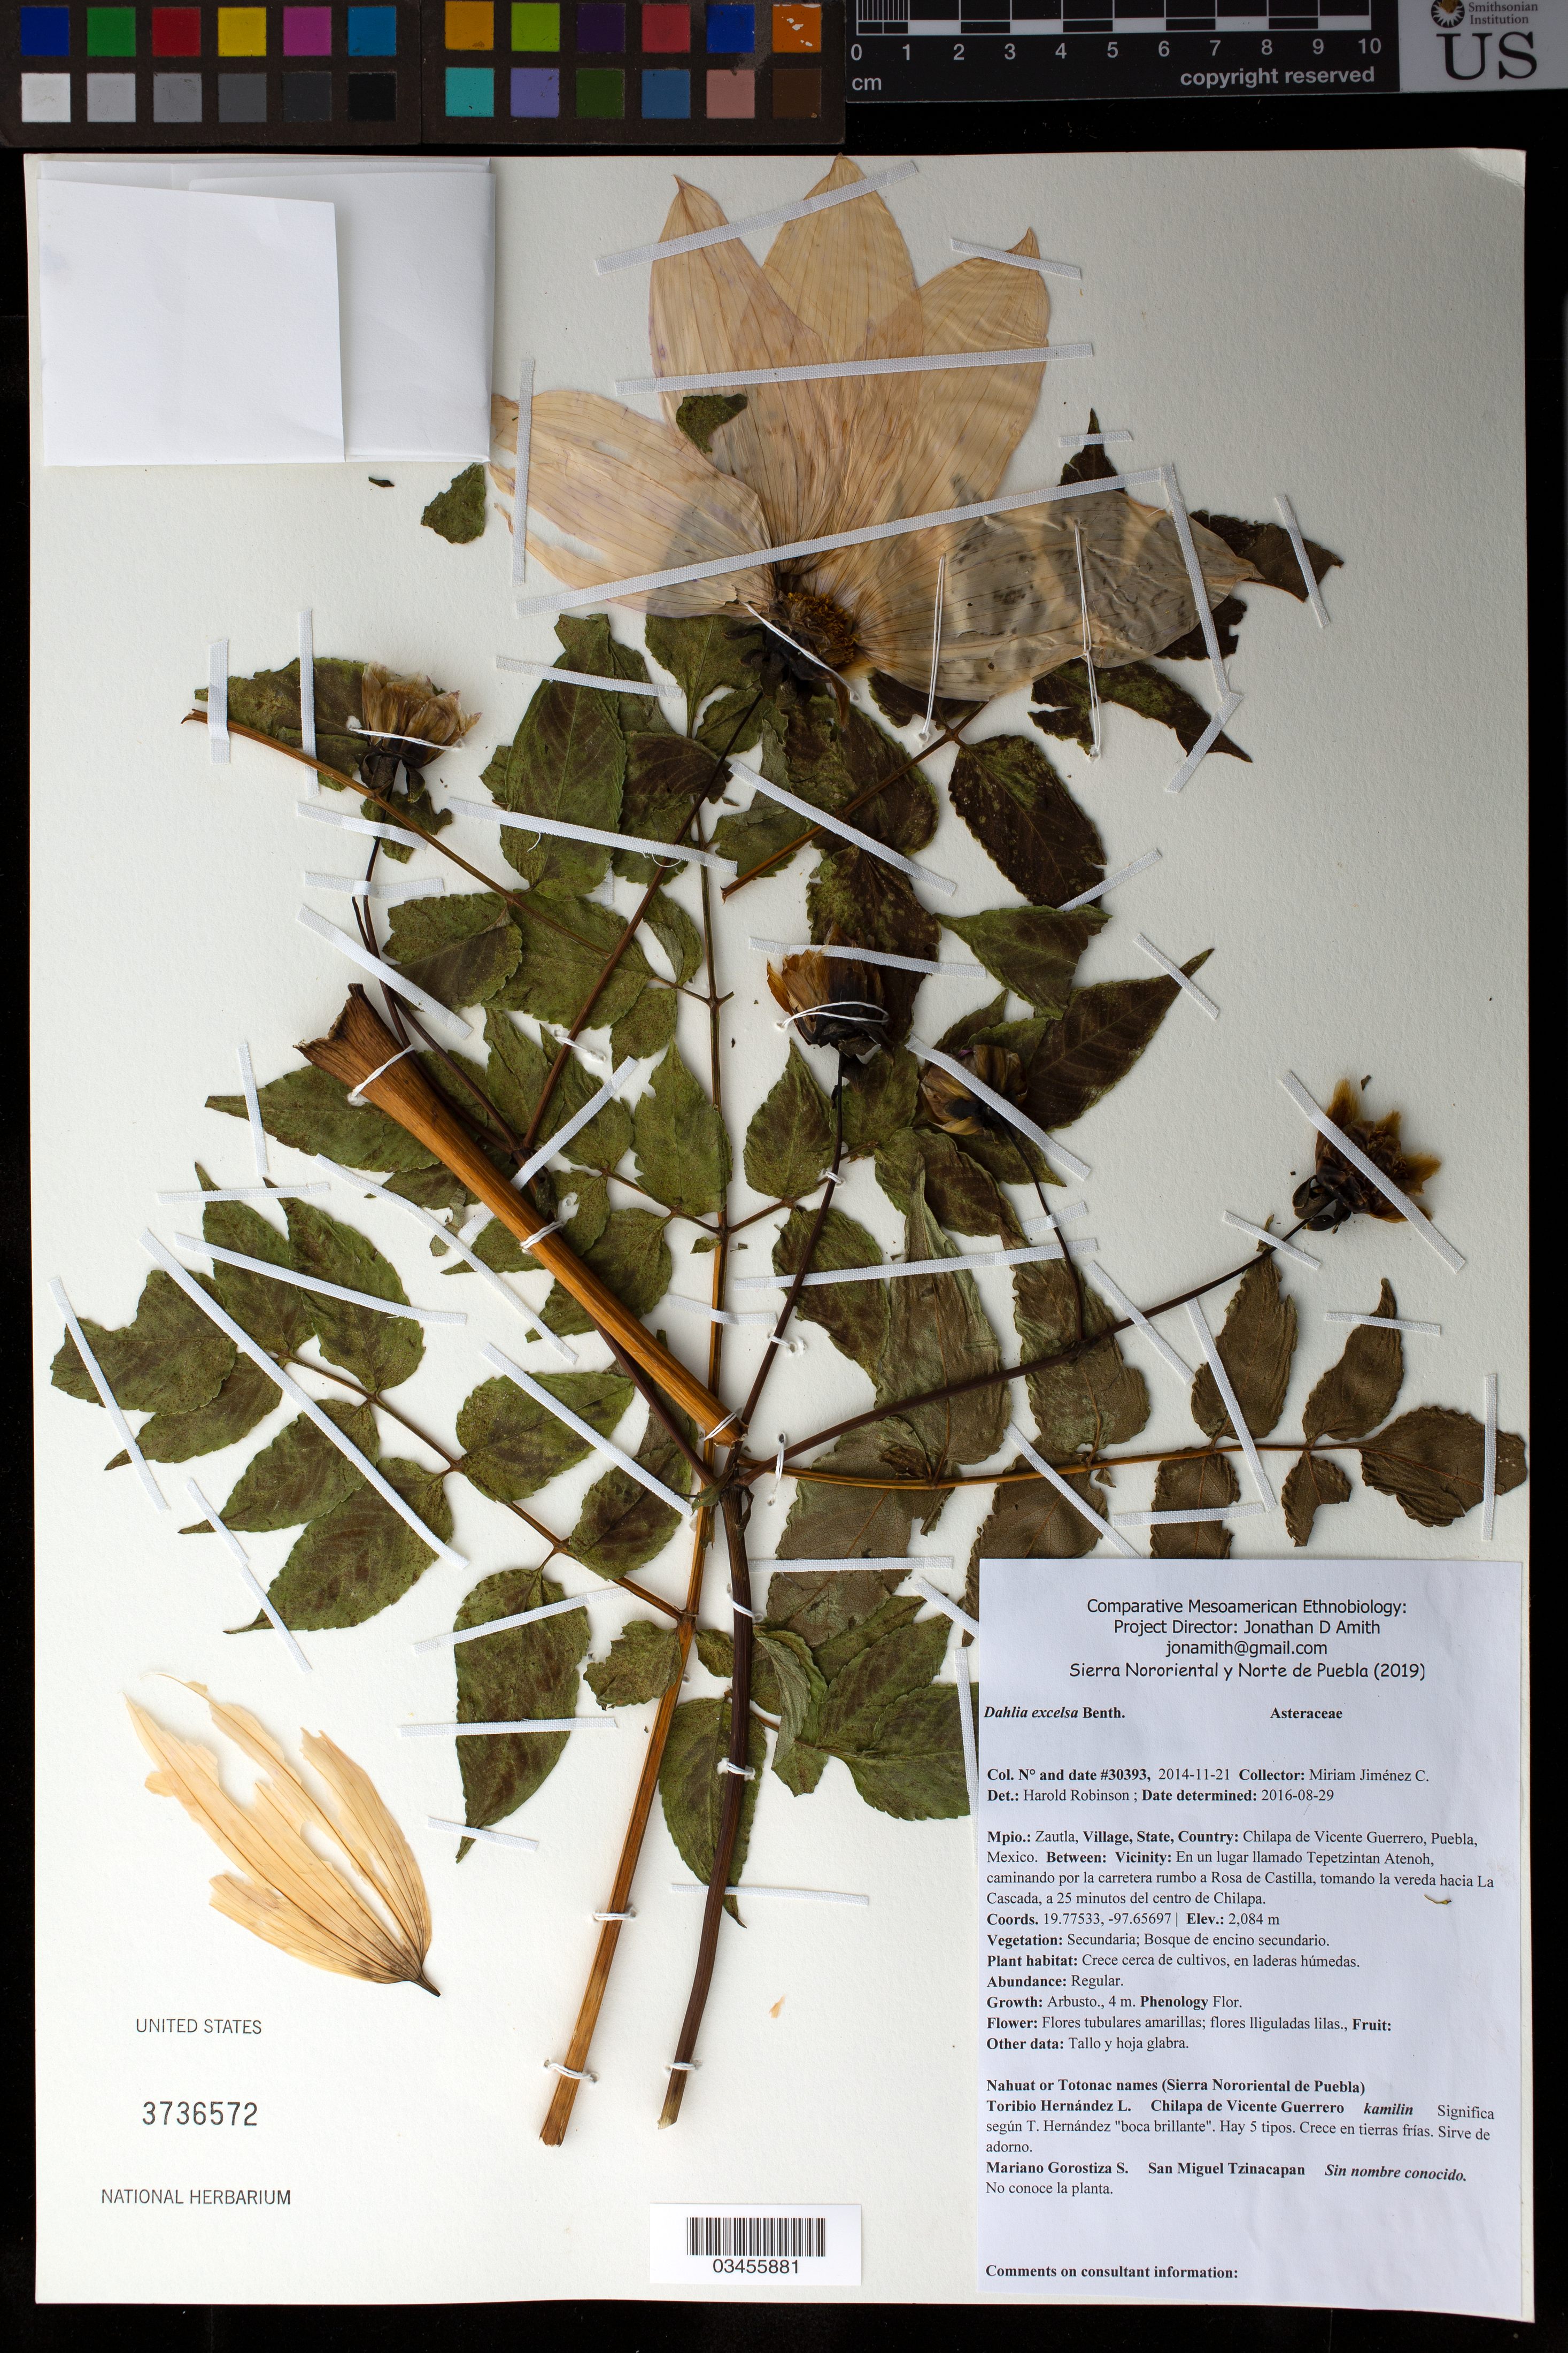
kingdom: Plantae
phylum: Tracheophyta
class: Magnoliopsida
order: Asterales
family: Asteraceae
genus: Dahlia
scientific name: Dahlia excelsa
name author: Benth.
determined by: Robinson, Harold E., (US)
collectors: M. Jiménez Chimil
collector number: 30393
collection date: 2014-11-21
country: México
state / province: Puebla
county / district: Zautla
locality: PUEBLO: Chilapa de Vicente Guerrero; LOCALIDAD EXACTA: En Tepetzintan Atenoh, caminando por la carretera rumbo a Rosa de Castilla, tomando la vereda hacia La Cascada, a 25 minutos del centro de Chilapa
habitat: Bosque de encino secundario; cerca de cultivos, en laderas húmedas.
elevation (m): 2084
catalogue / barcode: US 3736572